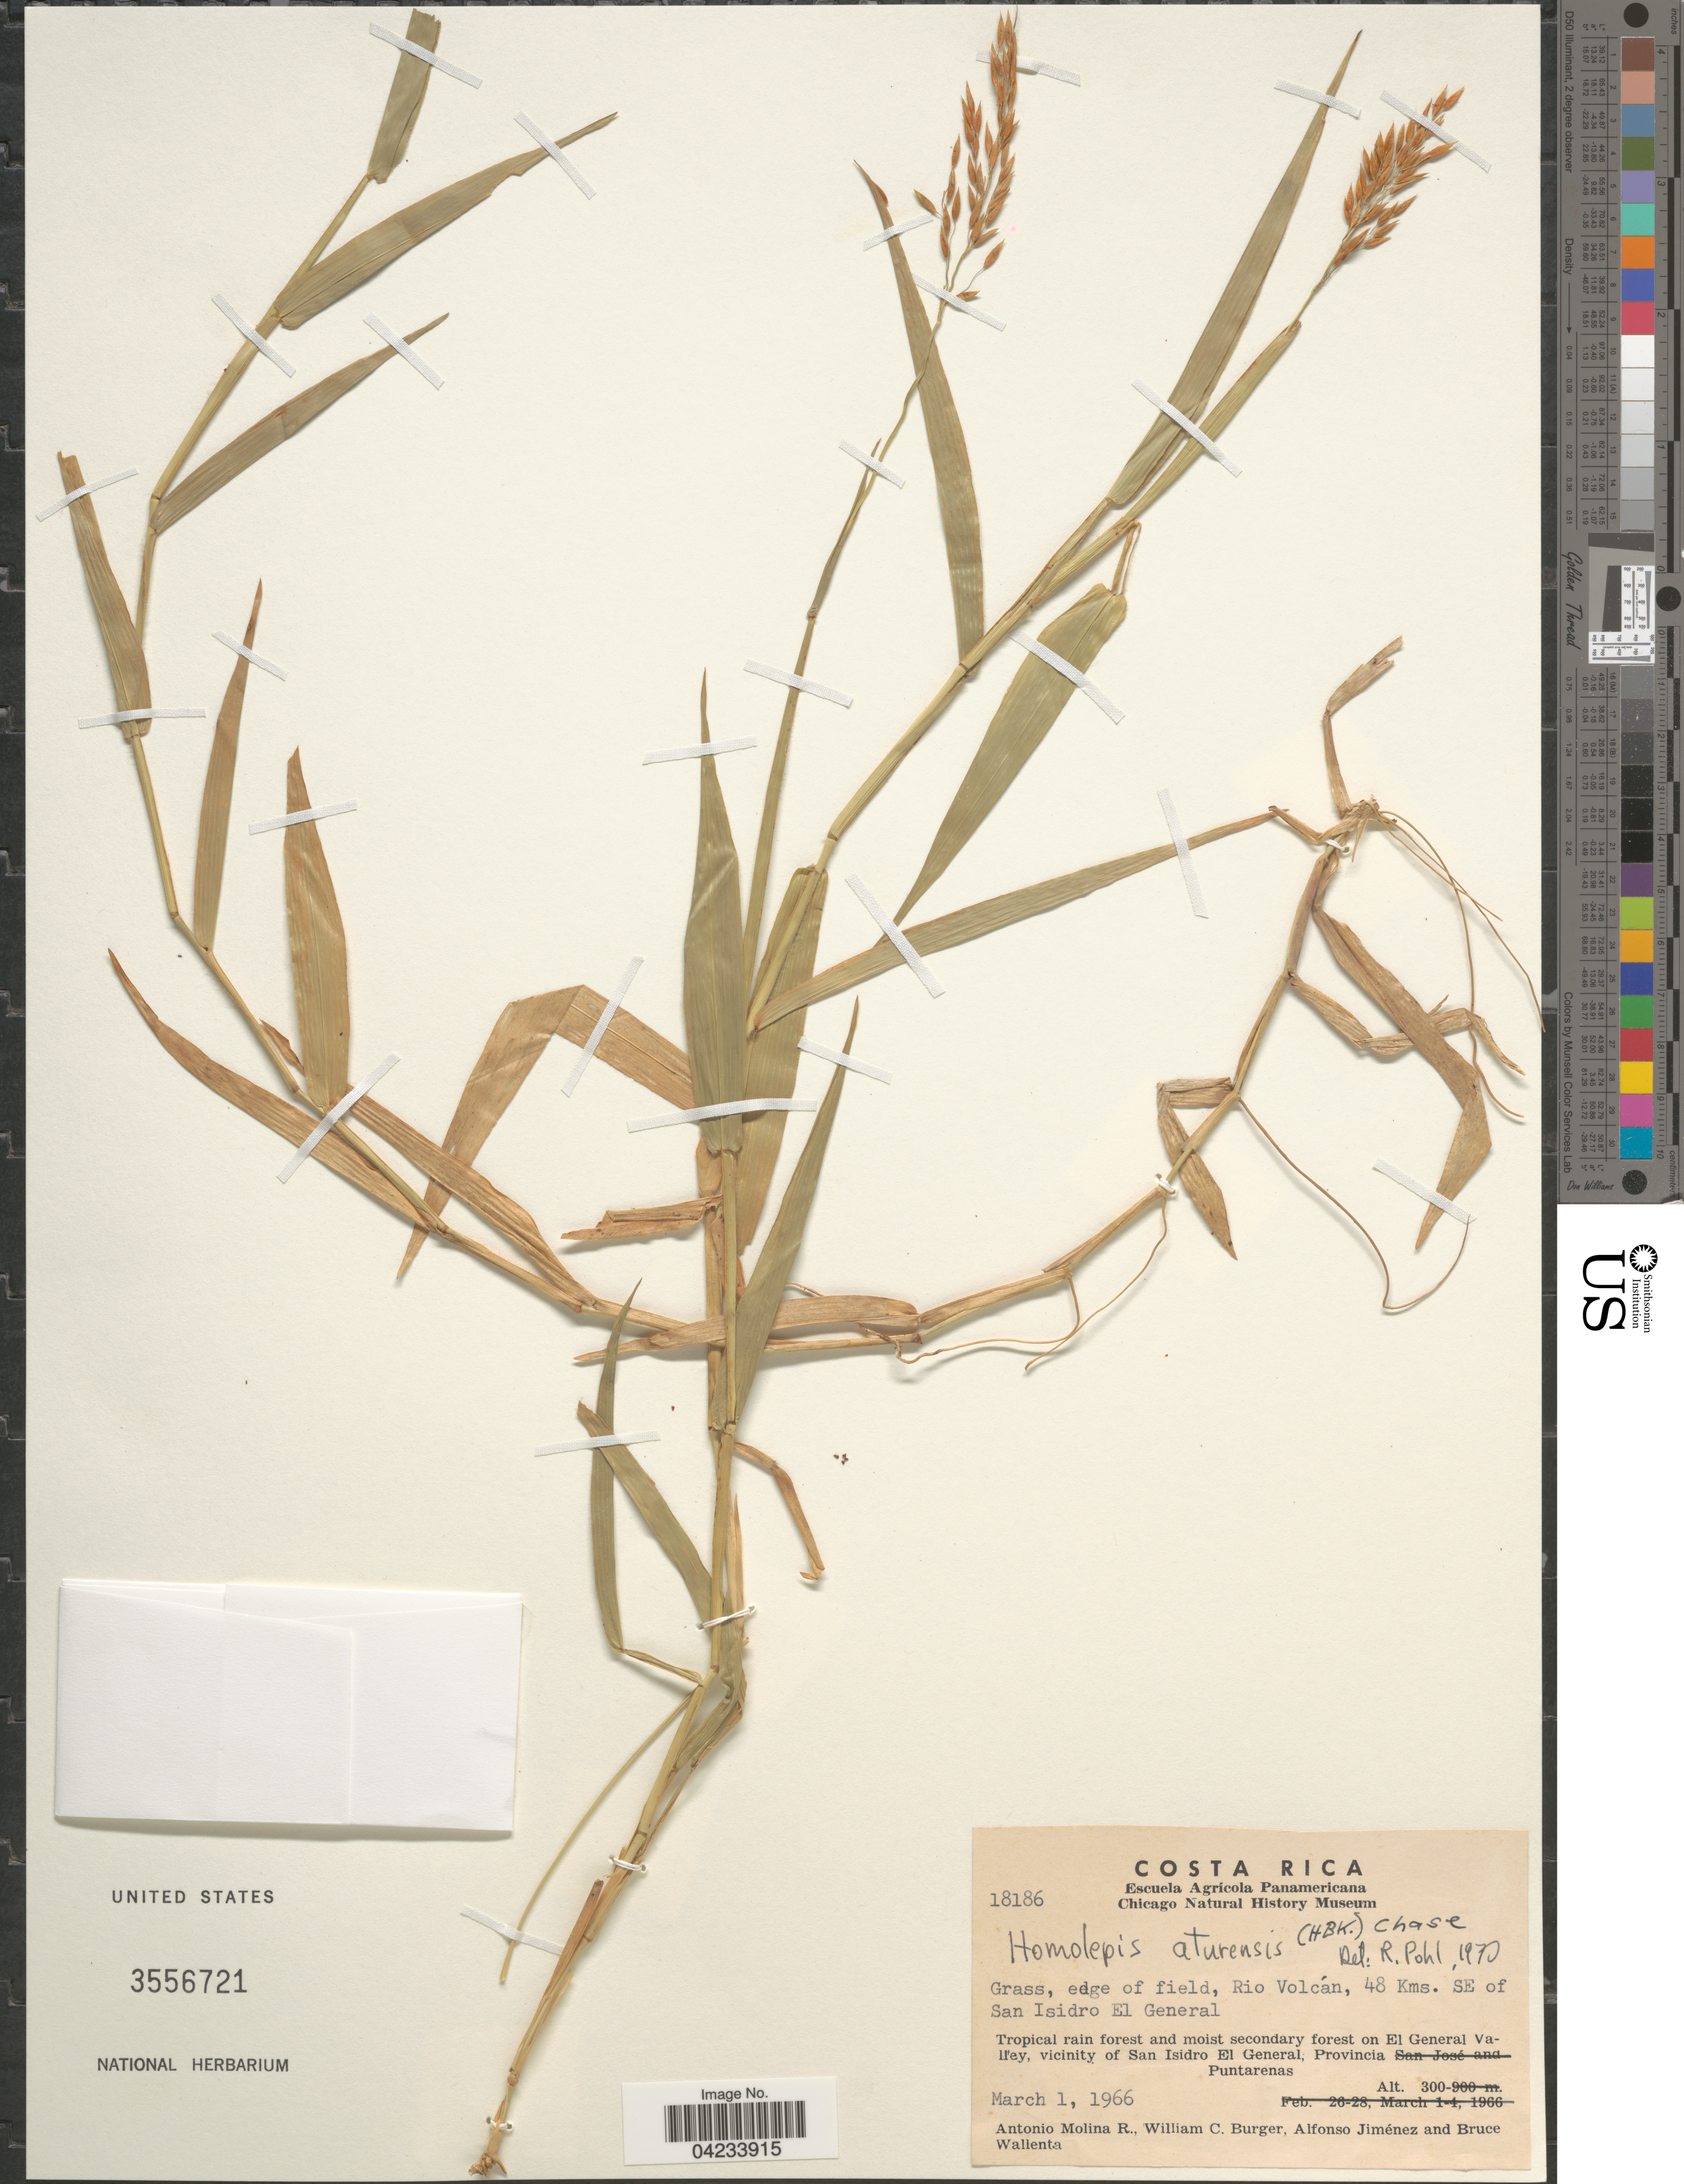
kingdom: Plantae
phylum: Tracheophyta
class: Liliopsida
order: Poales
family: Poaceae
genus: Homolepis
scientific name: Homolepis aturensis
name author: (Kunth) Chase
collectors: A. Molina R., W. Burger, A. Jiménez & B. Wallenta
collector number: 18186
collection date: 1966-03-01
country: Costa Rica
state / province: Puntarenas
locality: Grass, edge of field, Rio Volcán, 48 Kms. SE of San Isidro El General. Tropical rain forest and moist secondary forest on El General Valley, vicinity of San Isidro El General, Provincia Puntarenas.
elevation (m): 300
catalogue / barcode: US 3556721